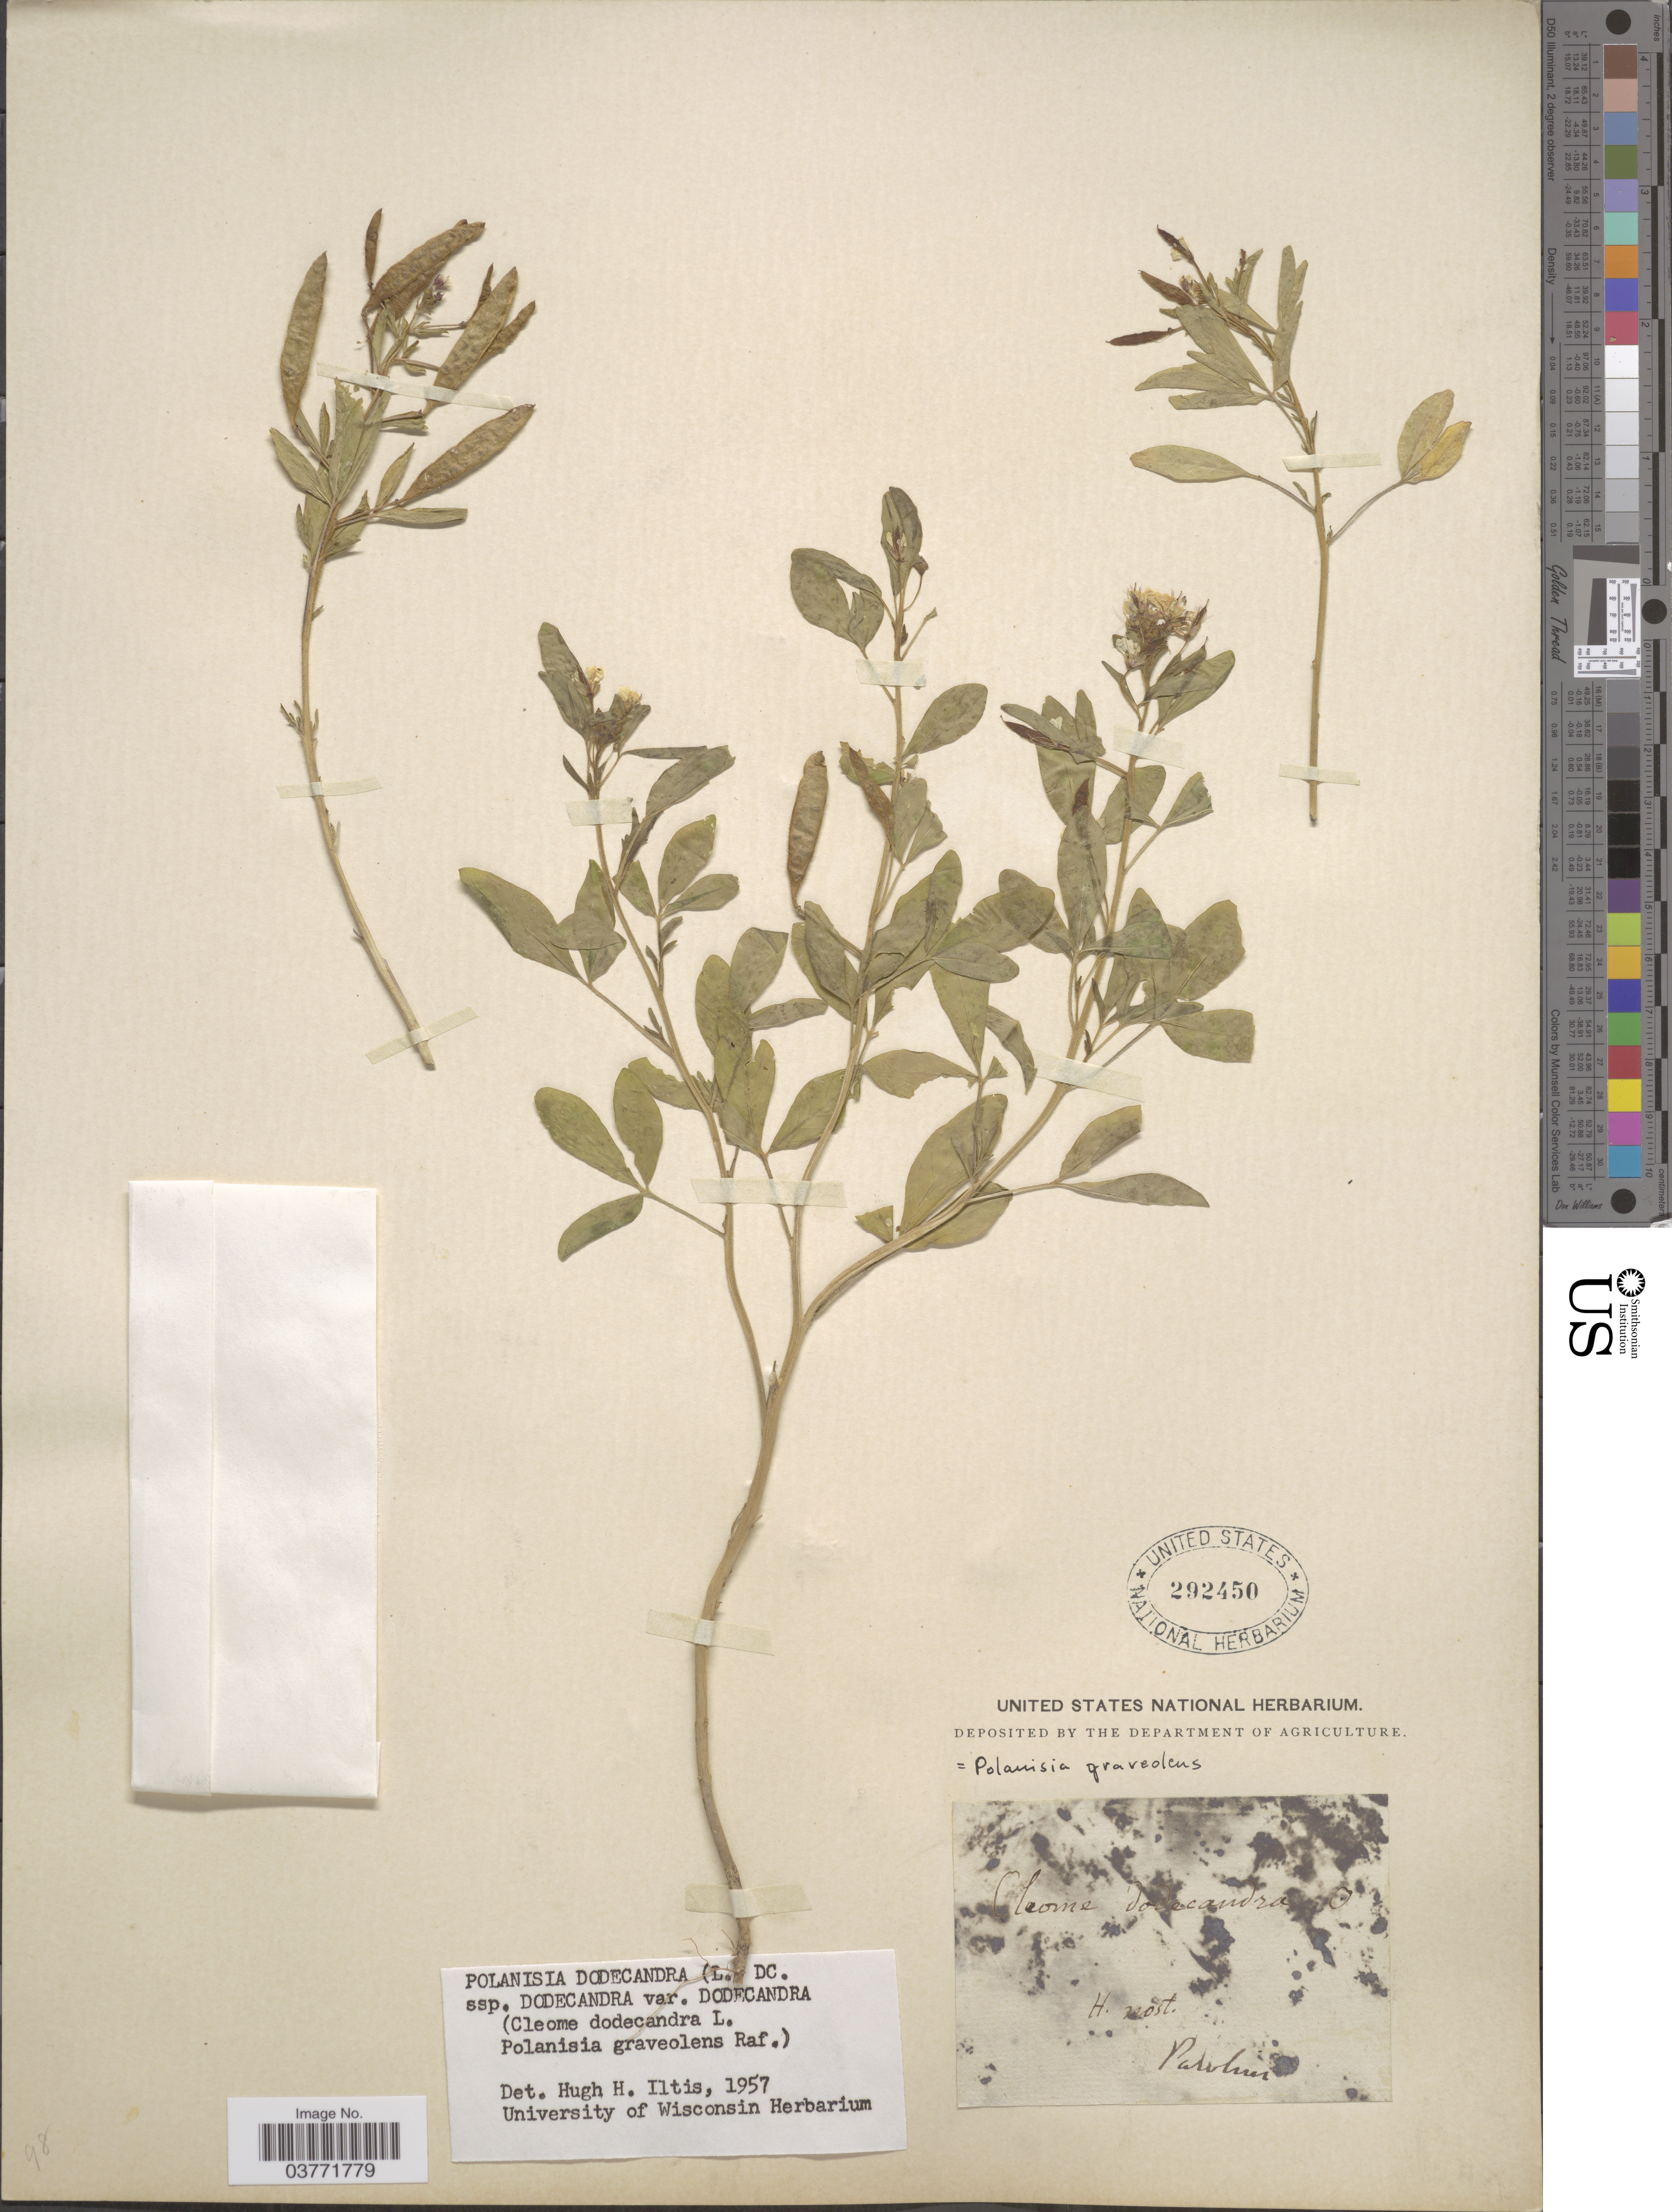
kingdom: Plantae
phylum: Tracheophyta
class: Magnoliopsida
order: Brassicales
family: Cleomaceae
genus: Polanisia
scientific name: Polanisia dodecandra subsp. dodecandra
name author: (L.) DC.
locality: Paroluin [interpreted] [unsure placement].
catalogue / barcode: US 292450